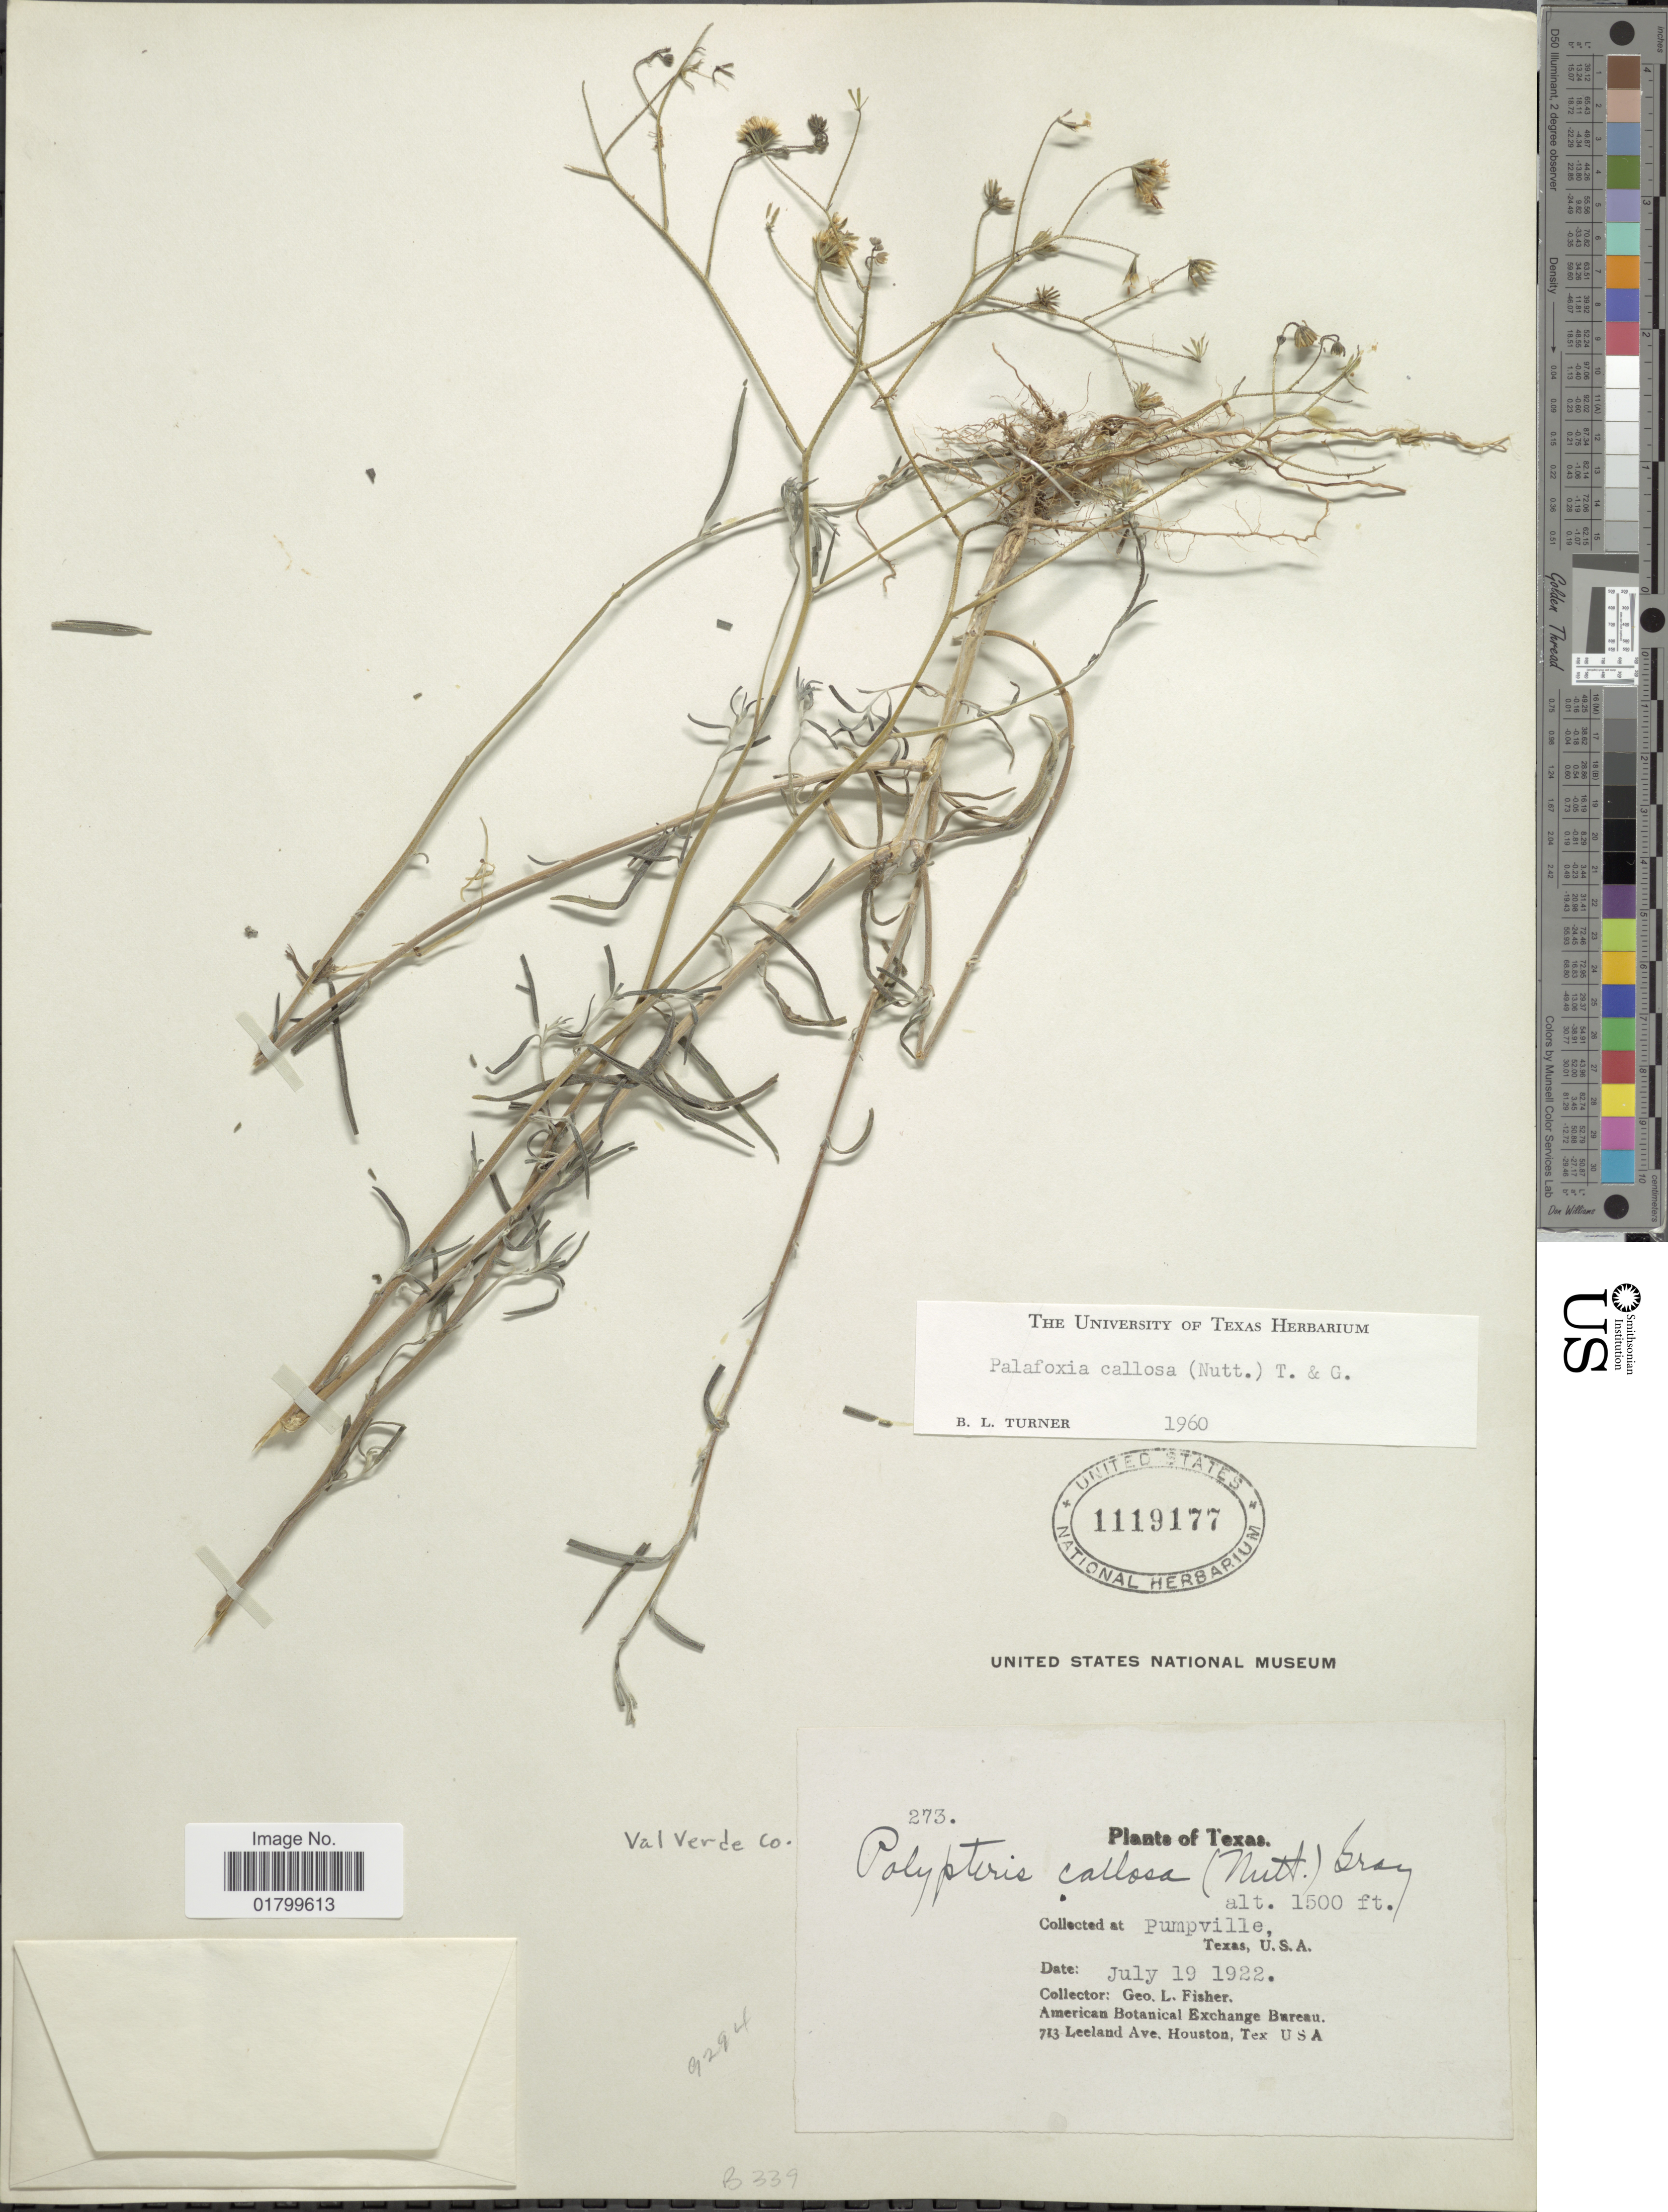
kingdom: Plantae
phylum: Tracheophyta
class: Magnoliopsida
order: Asterales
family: Asteraceae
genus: Palafoxia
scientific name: Palafoxia callosa var. callosa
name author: (Nutt.) Torr. & A. Gray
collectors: G. L. Fisher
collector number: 273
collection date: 1922-07-19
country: United States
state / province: Texas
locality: Pumpville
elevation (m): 457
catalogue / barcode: US 1119177